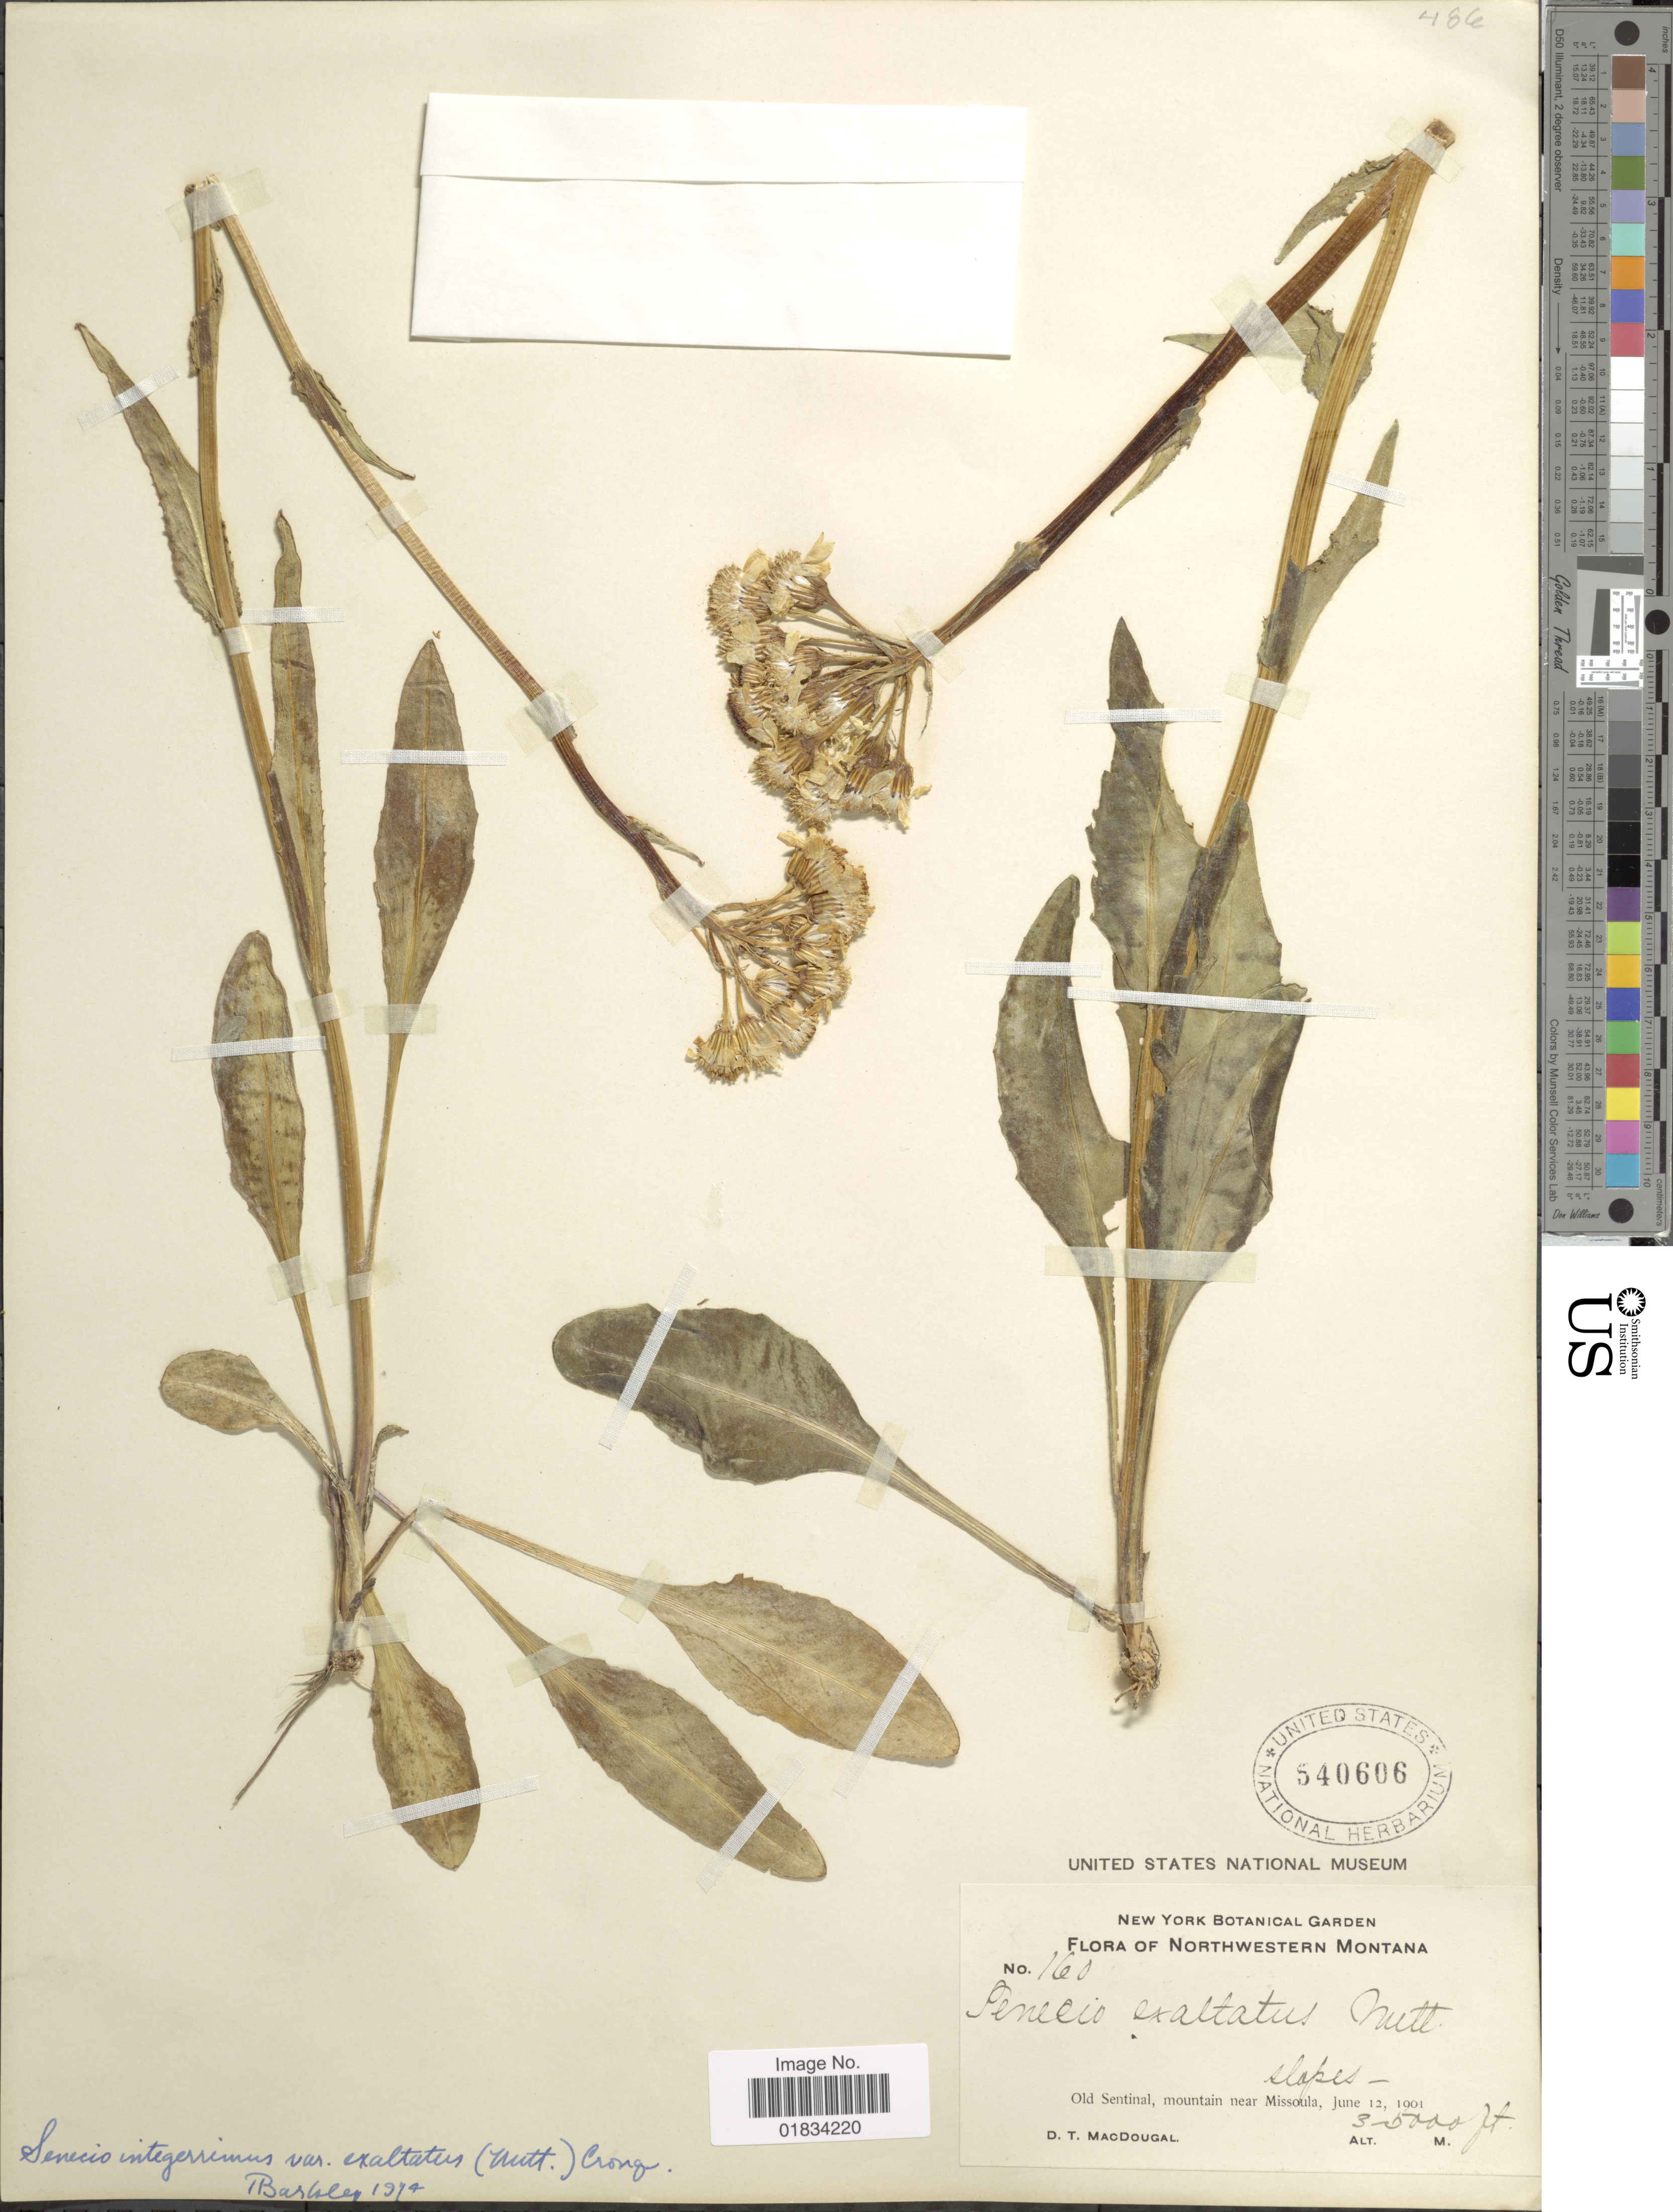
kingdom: Plantae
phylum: Tracheophyta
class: Magnoliopsida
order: Asterales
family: Asteraceae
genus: Senecio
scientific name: Senecio integerrimus var. exaltatus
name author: (Nutt.) Cronq.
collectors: D. T. MacDougal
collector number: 160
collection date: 1901-06-12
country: United States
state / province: Montana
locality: Northwestern Montana. Old Sentinal, mountain near Missoula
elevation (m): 914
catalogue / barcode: US 540606